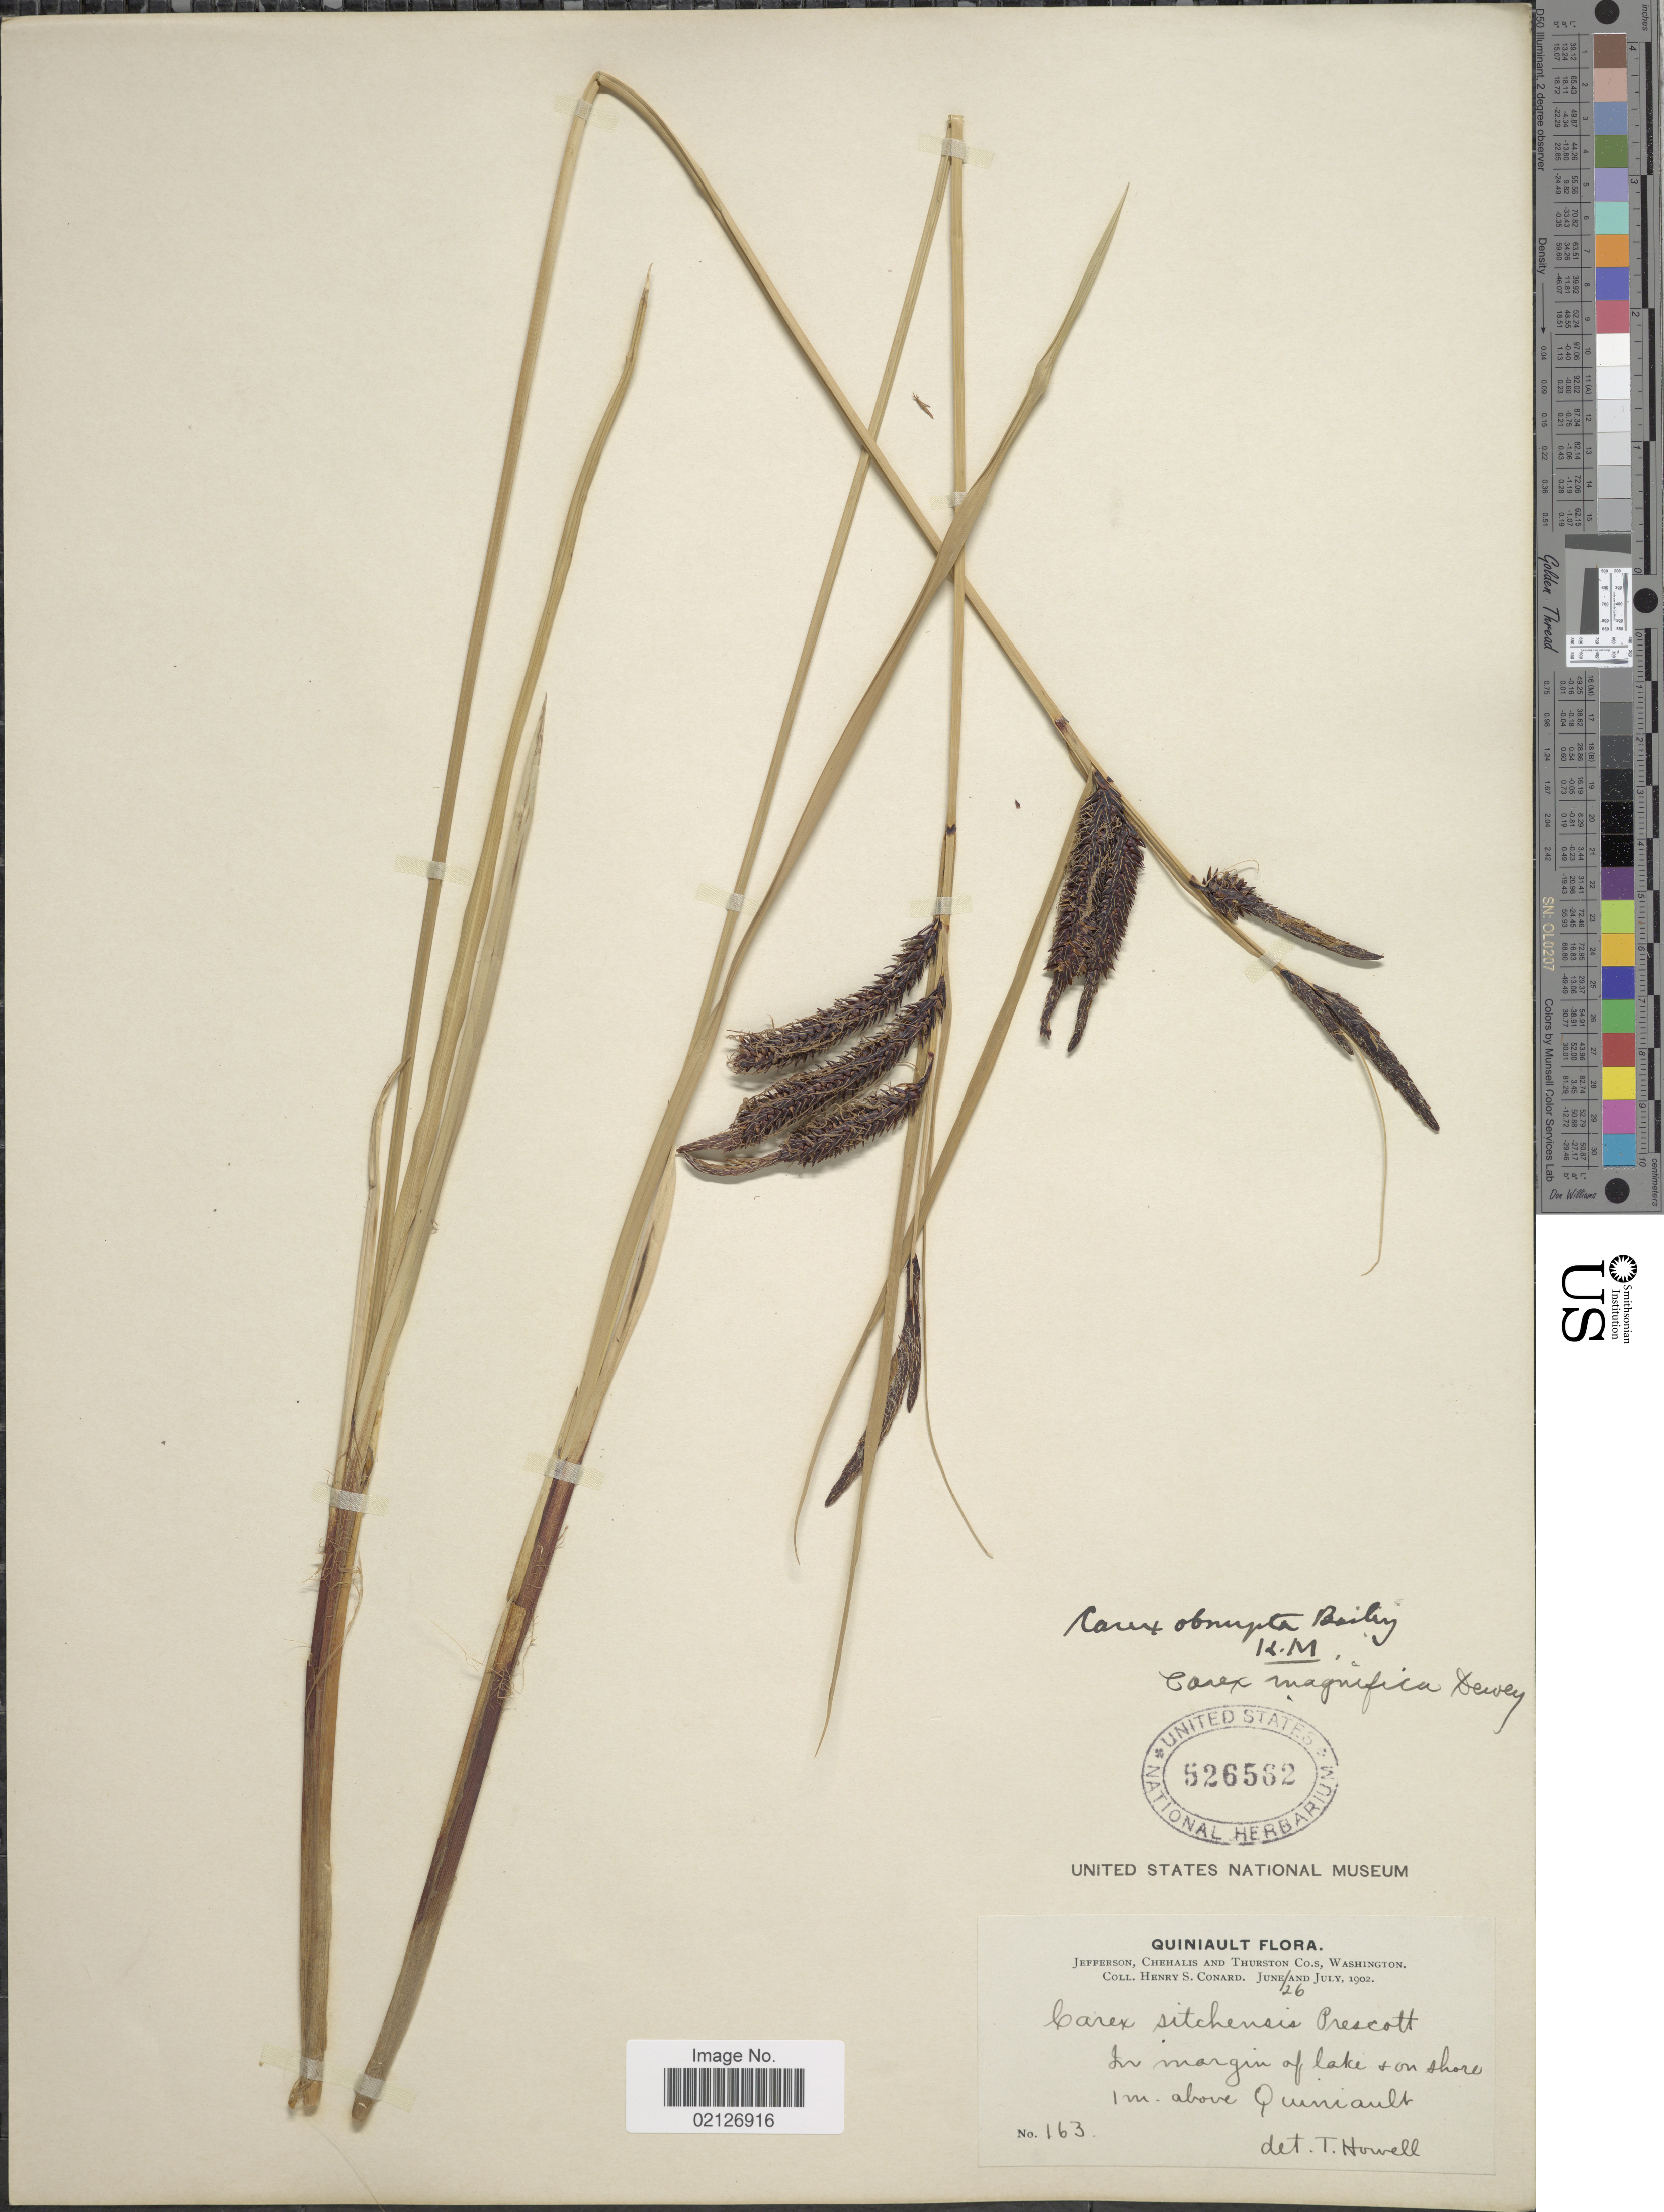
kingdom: Plantae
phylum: Tracheophyta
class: Liliopsida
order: Poales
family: Cyperaceae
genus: Carex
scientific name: Carex obnupta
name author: L.H. Bailey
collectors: H. S. Conard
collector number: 163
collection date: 1902-06-26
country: United States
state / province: Washington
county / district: Thurston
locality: Quiniault, Jefferson, Chehalis and Thurston Co., in margin of lake + on shore 1 mi. above Quiniault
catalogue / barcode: US 526562